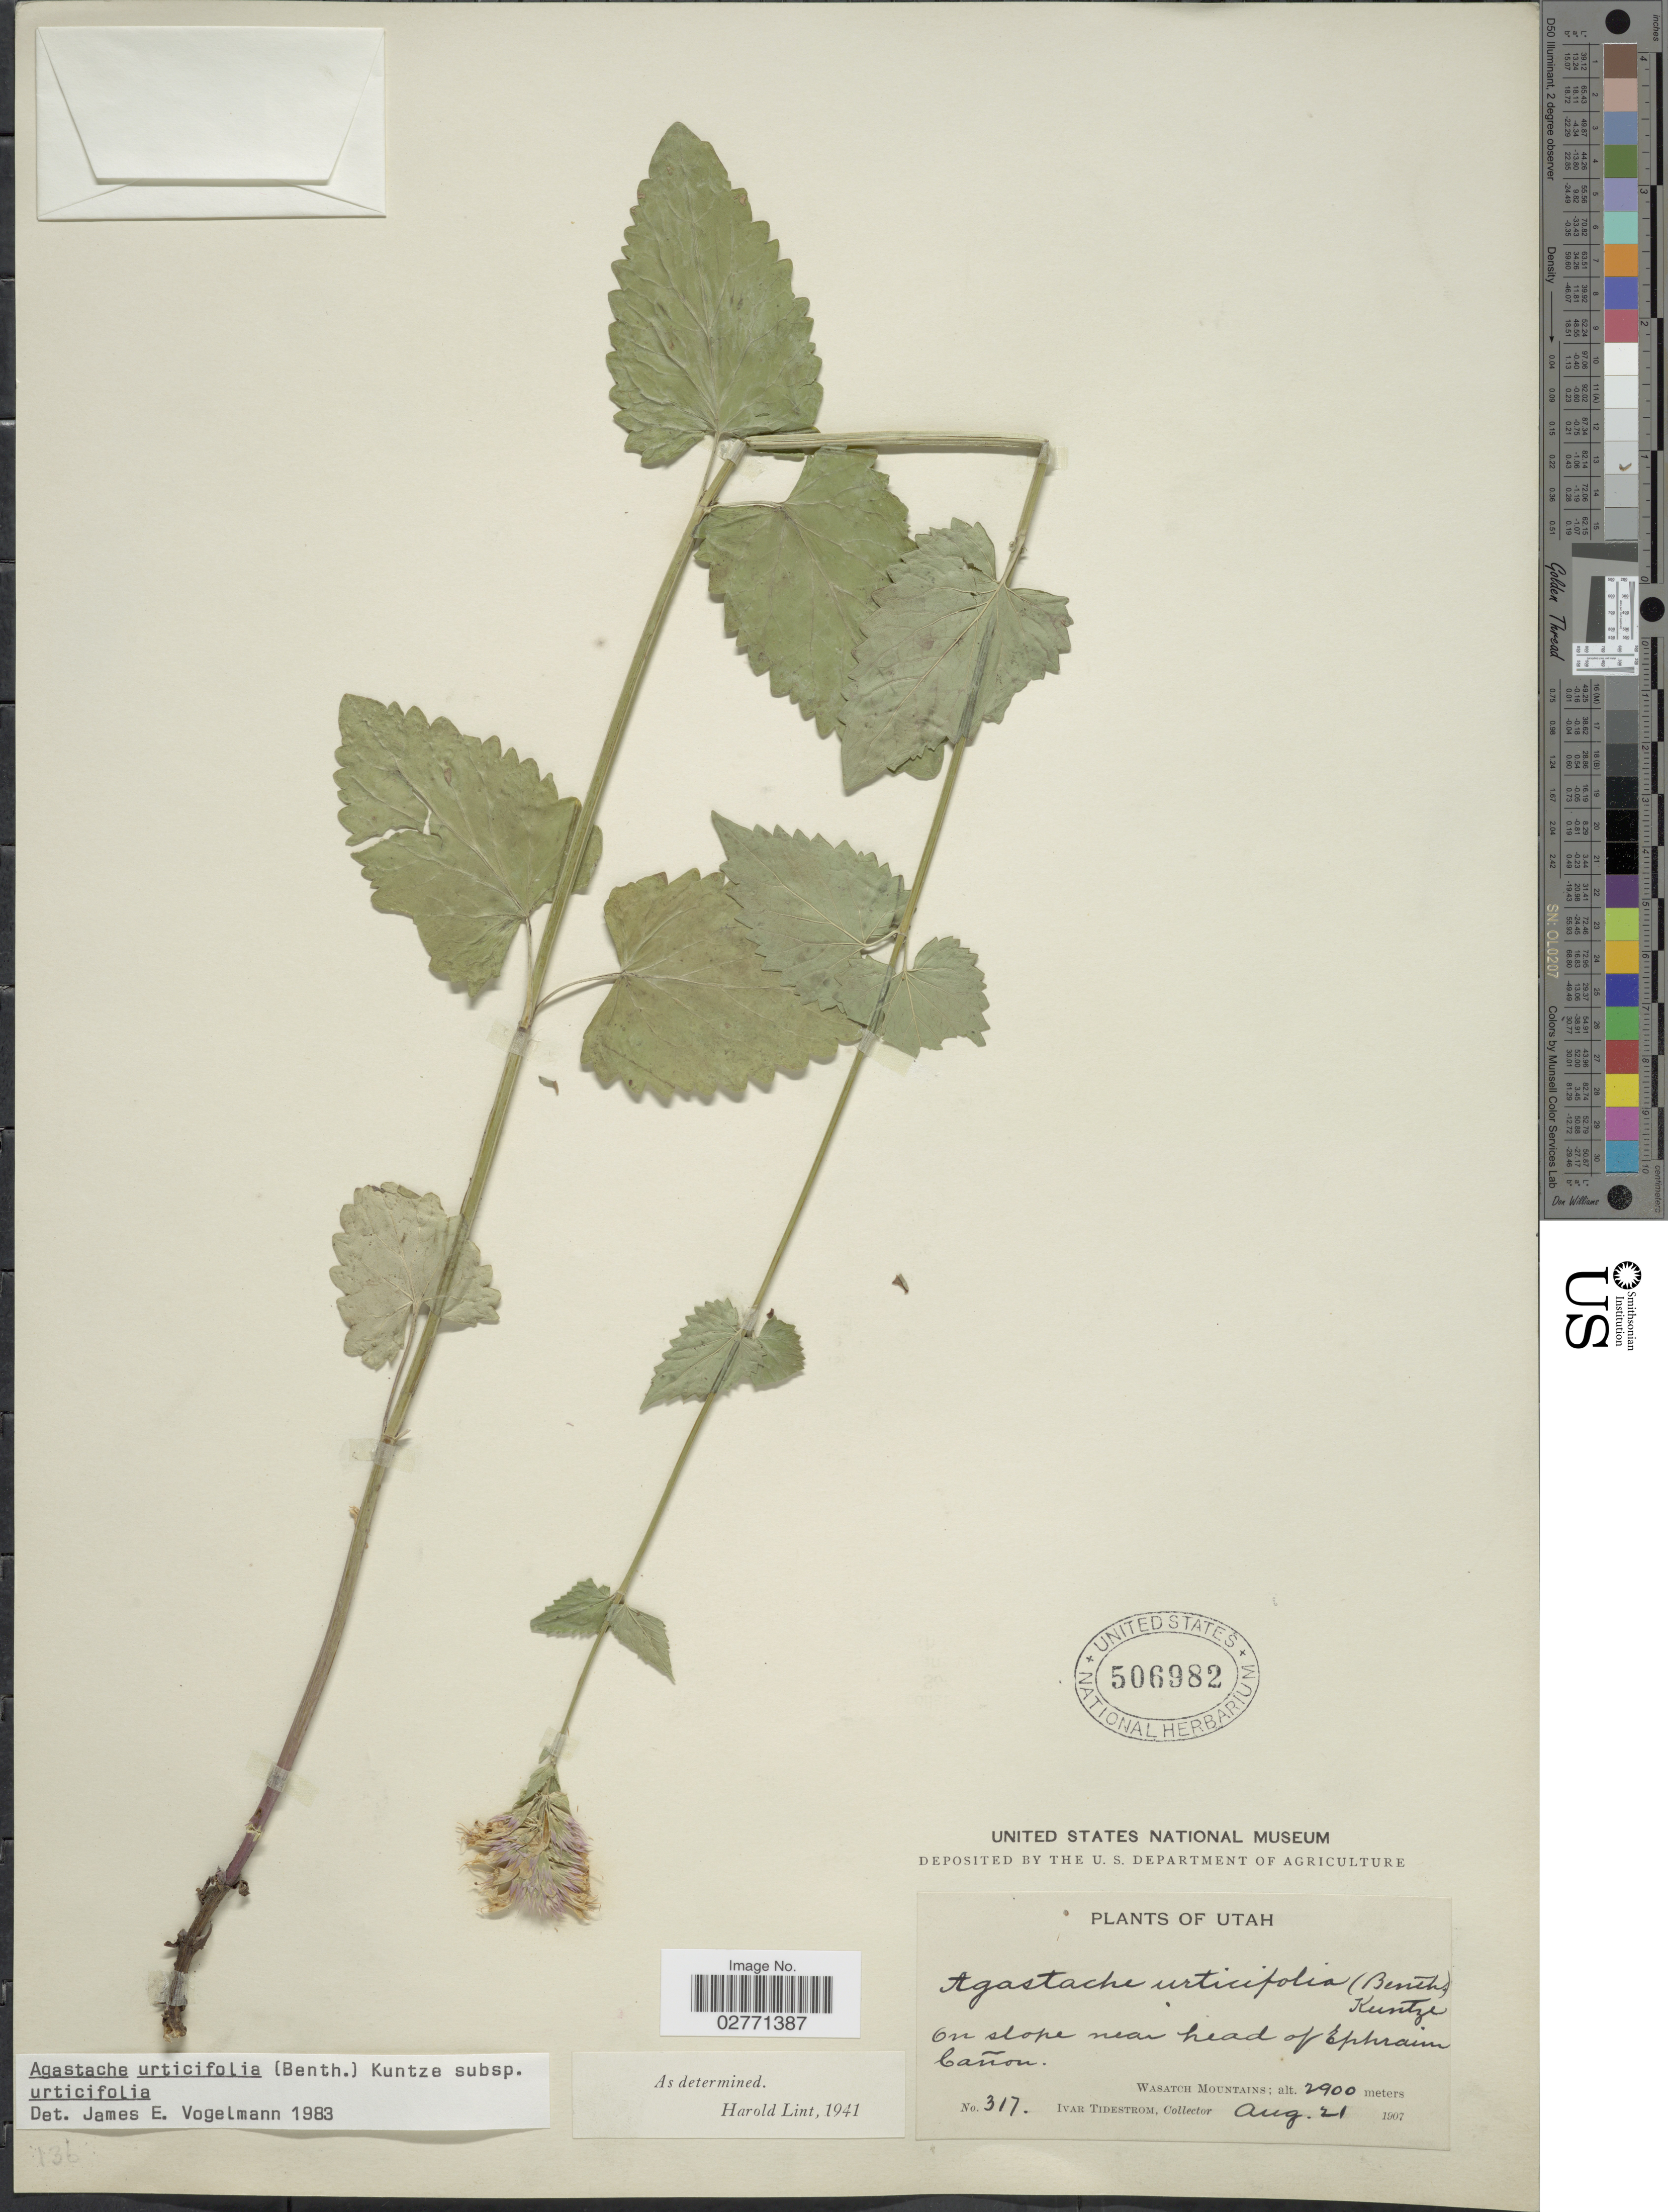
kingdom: Plantae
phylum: Tracheophyta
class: Magnoliopsida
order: Lamiales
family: Lamiaceae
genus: Agastache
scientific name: Agastache urticifolia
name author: (Benth.) Kuntze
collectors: I. F. Tidestrom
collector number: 317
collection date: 1907-08-21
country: United States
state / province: Utah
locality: On slope near head of Ephraim Cañon. Wasatch Mountains.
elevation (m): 2900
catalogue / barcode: US 506982